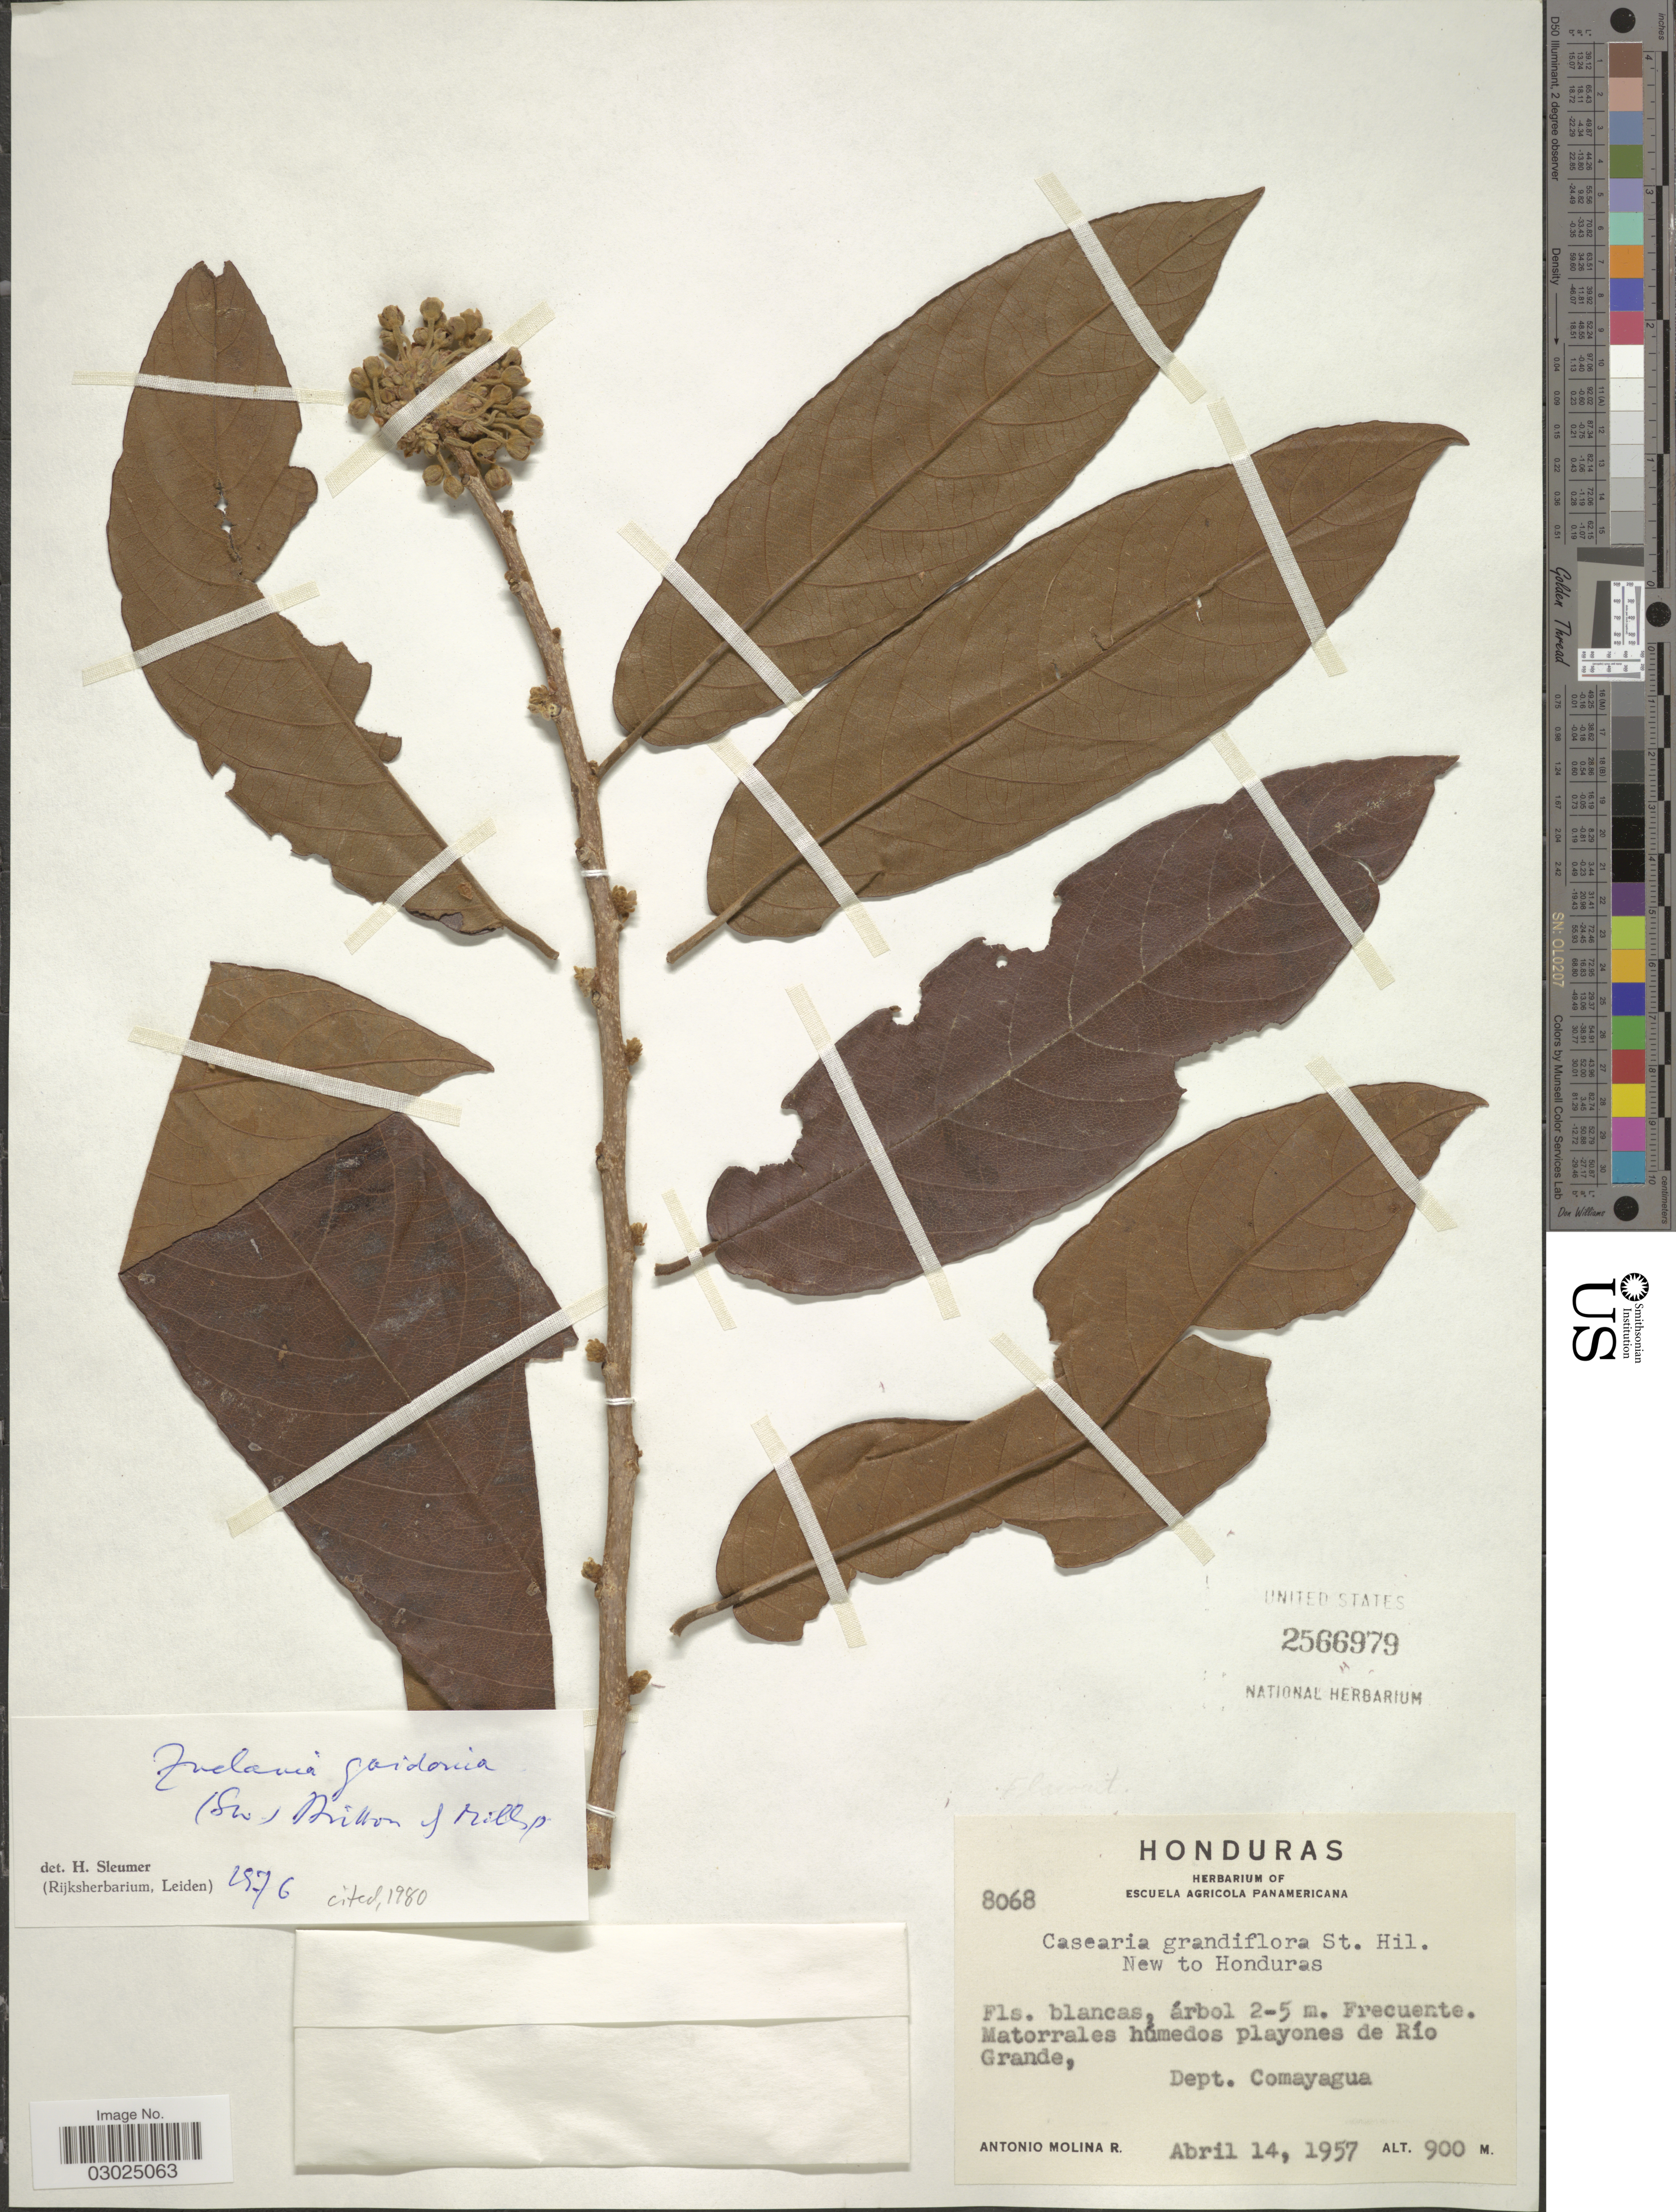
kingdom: Plantae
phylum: Tracheophyta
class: Magnoliopsida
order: Malpighiales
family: Salicaceae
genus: Casearia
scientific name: Casearia laetioides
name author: (A. Rich.) Warb.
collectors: A. Molina R.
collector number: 8068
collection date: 1957-04-14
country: Honduras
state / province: Comayagua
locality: Matorrales húmedos playones de Río Grande, Dept. Comayagua.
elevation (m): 900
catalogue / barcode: US 2566979